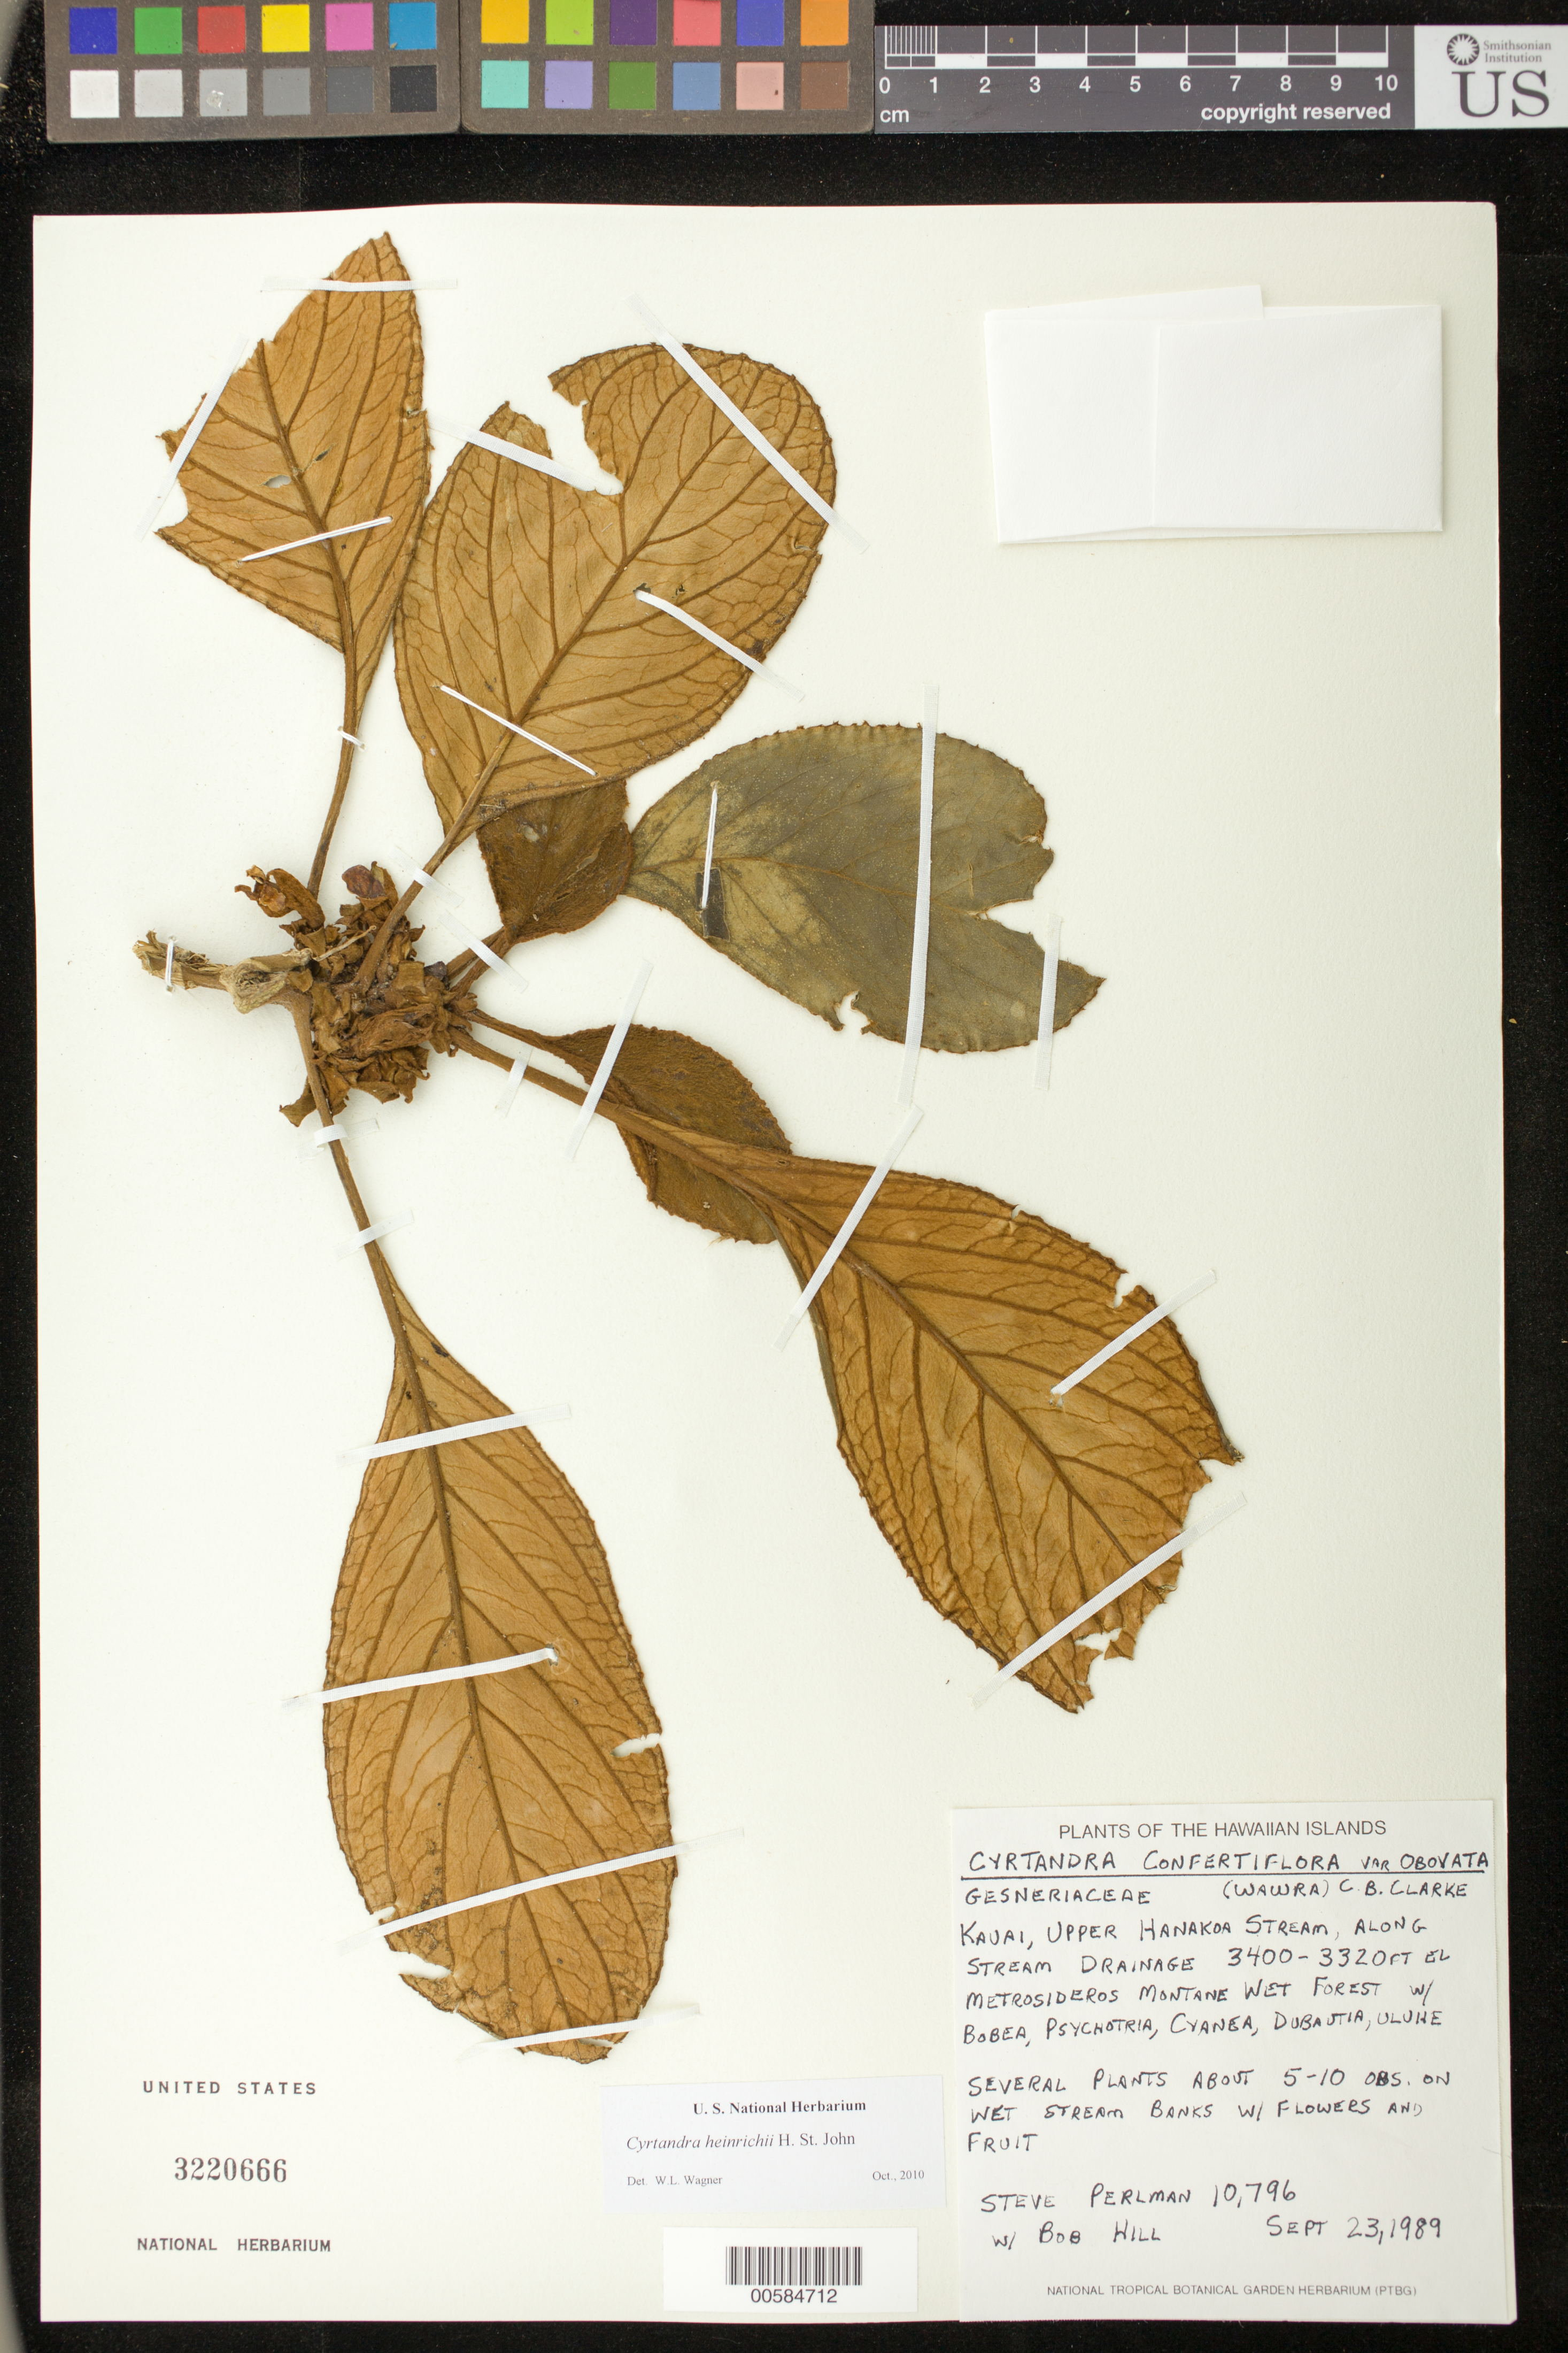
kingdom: Plantae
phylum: Tracheophyta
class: Magnoliopsida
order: Lamiales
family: Gesneriaceae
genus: Cyrtandra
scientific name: Cyrtandra heinrichii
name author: H. St. John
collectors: S. P. Perlman & B. Hill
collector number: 10796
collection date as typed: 23 Sep 1989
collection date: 1989-09-23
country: United States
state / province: Hawaii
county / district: Kauai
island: Kaua'i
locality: Upper Hanakoa Stream, along stream drainage.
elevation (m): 1036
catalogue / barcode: US 3220666